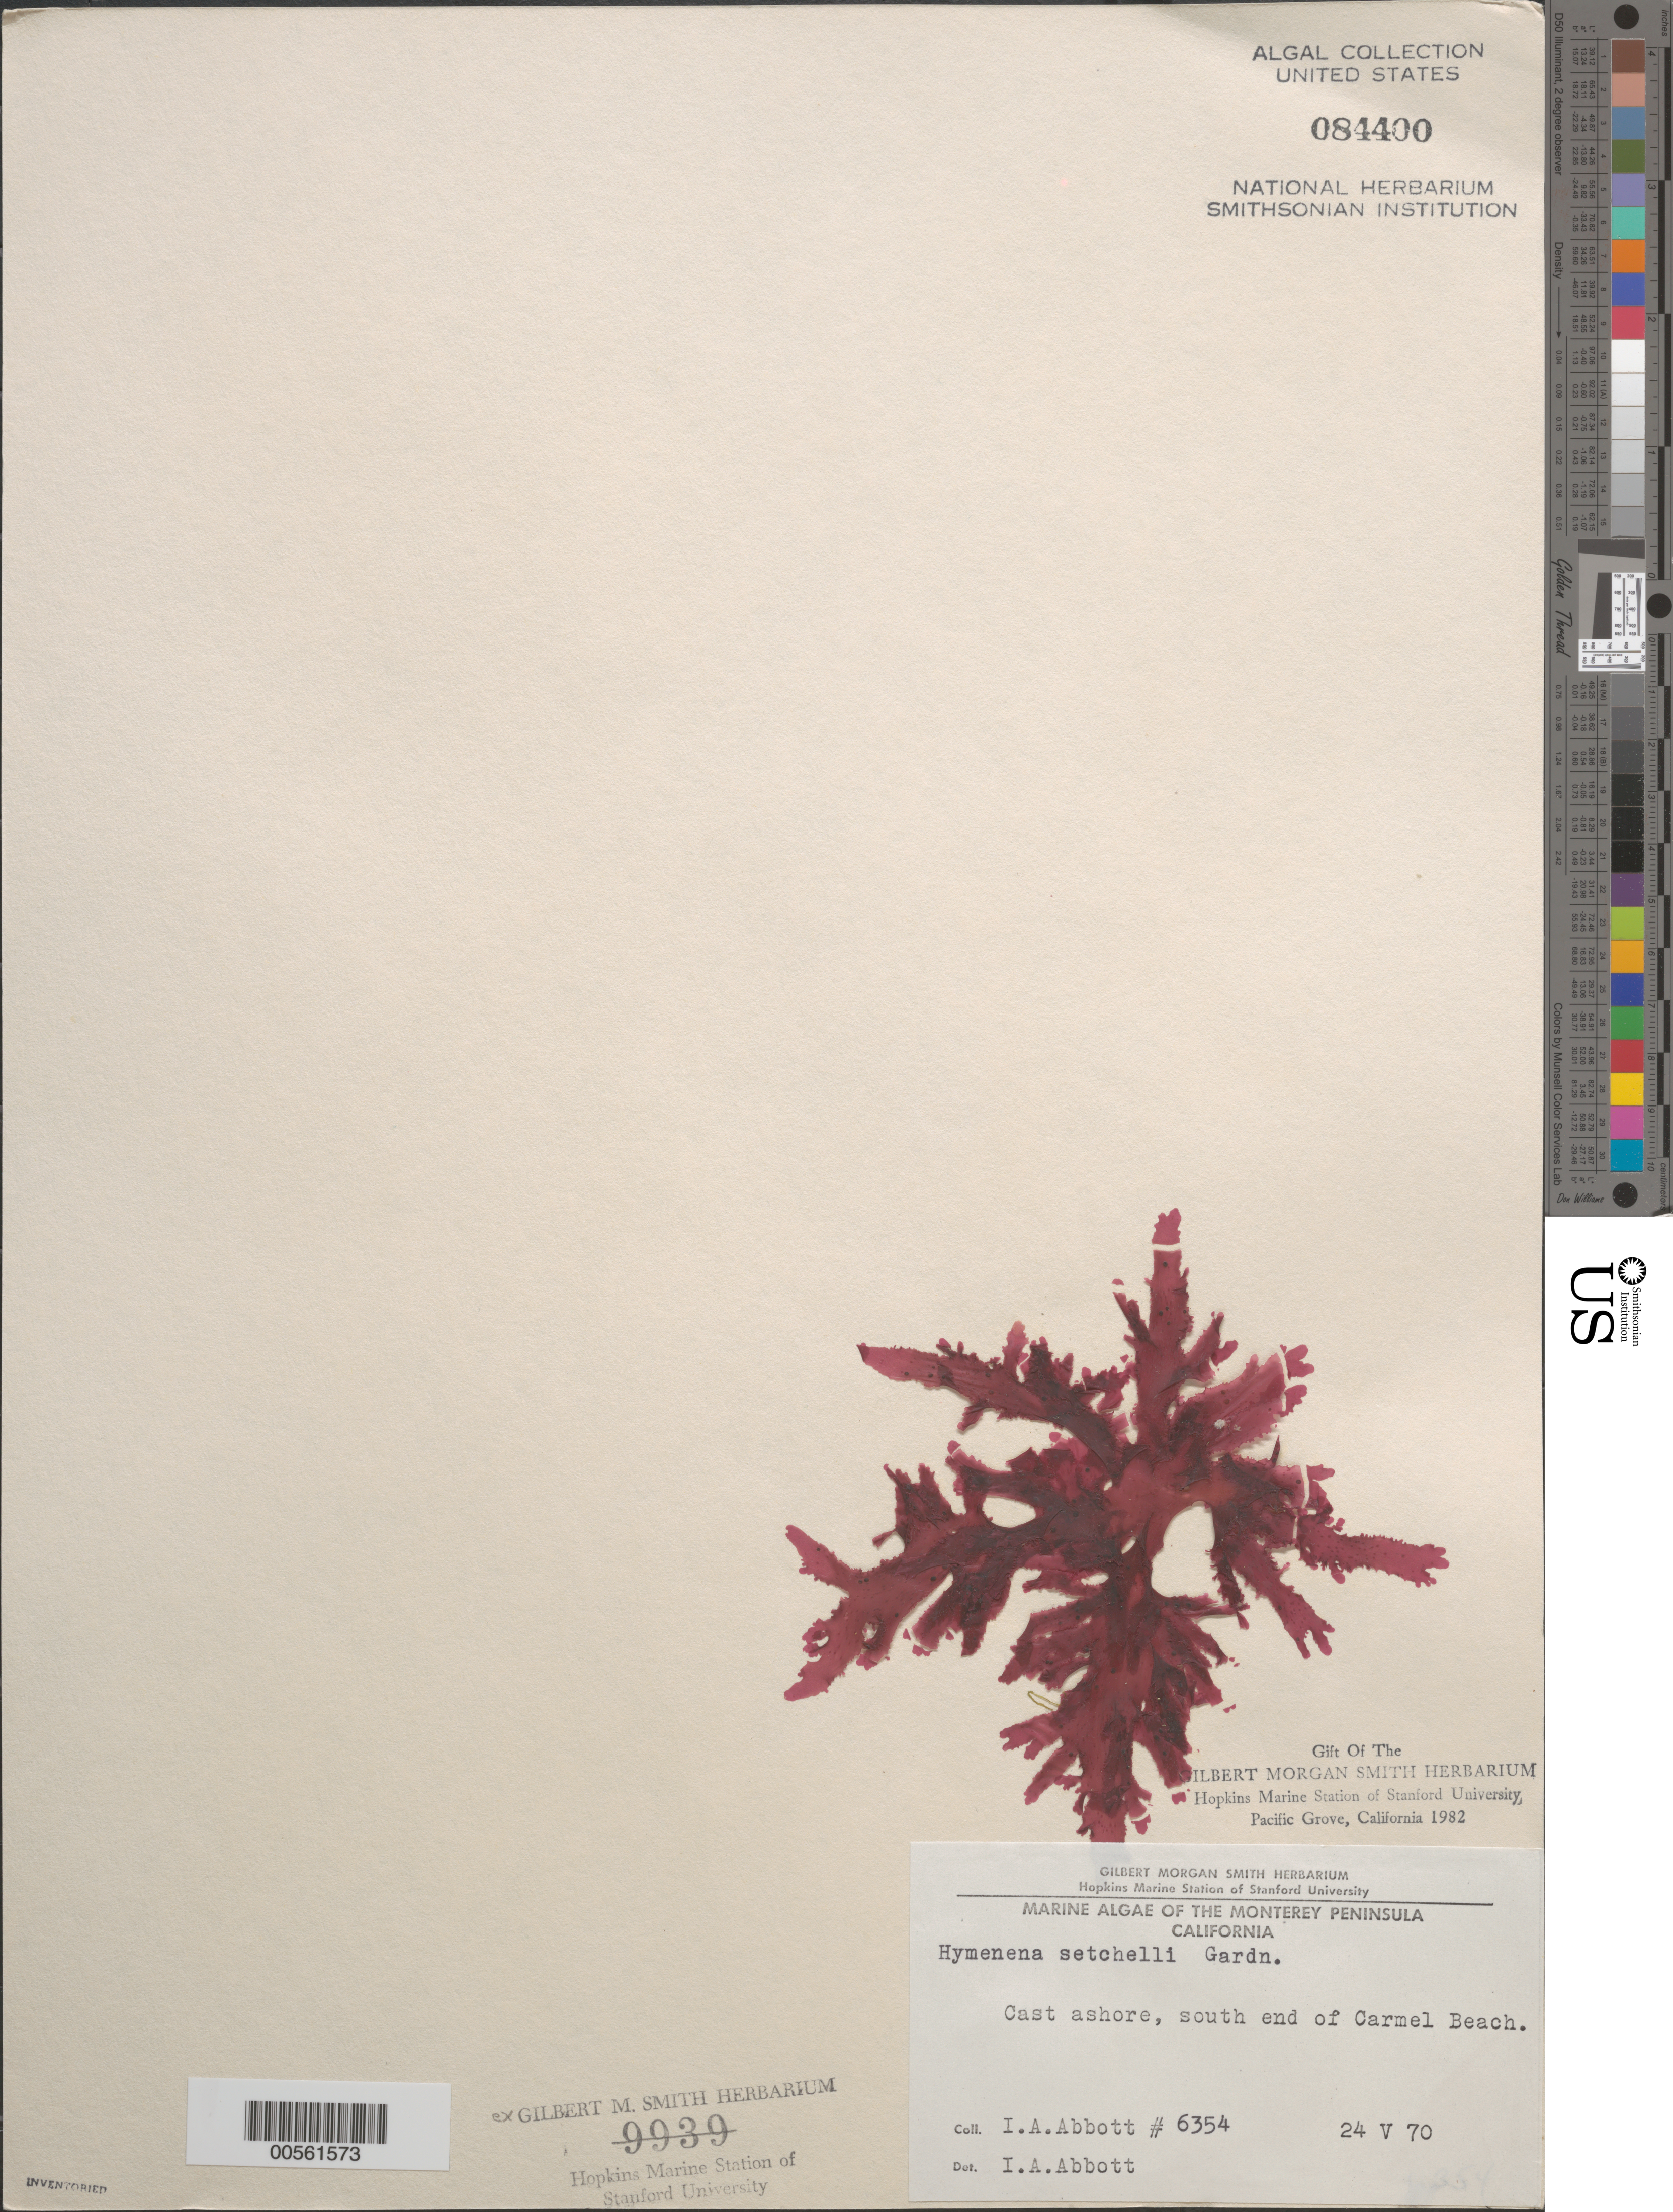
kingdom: Plantae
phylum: Rhodophyta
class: Florideophyceae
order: Ceramiales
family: Delesseriaceae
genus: Hymenena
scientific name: Hymenena setchellii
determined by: Abbott, Isabella A.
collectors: I. A. Abbott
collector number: IAA 6354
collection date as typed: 24 May 1970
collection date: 1970-05-24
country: United States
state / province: California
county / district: Monterey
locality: Carmel Beach, south end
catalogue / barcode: US 84400